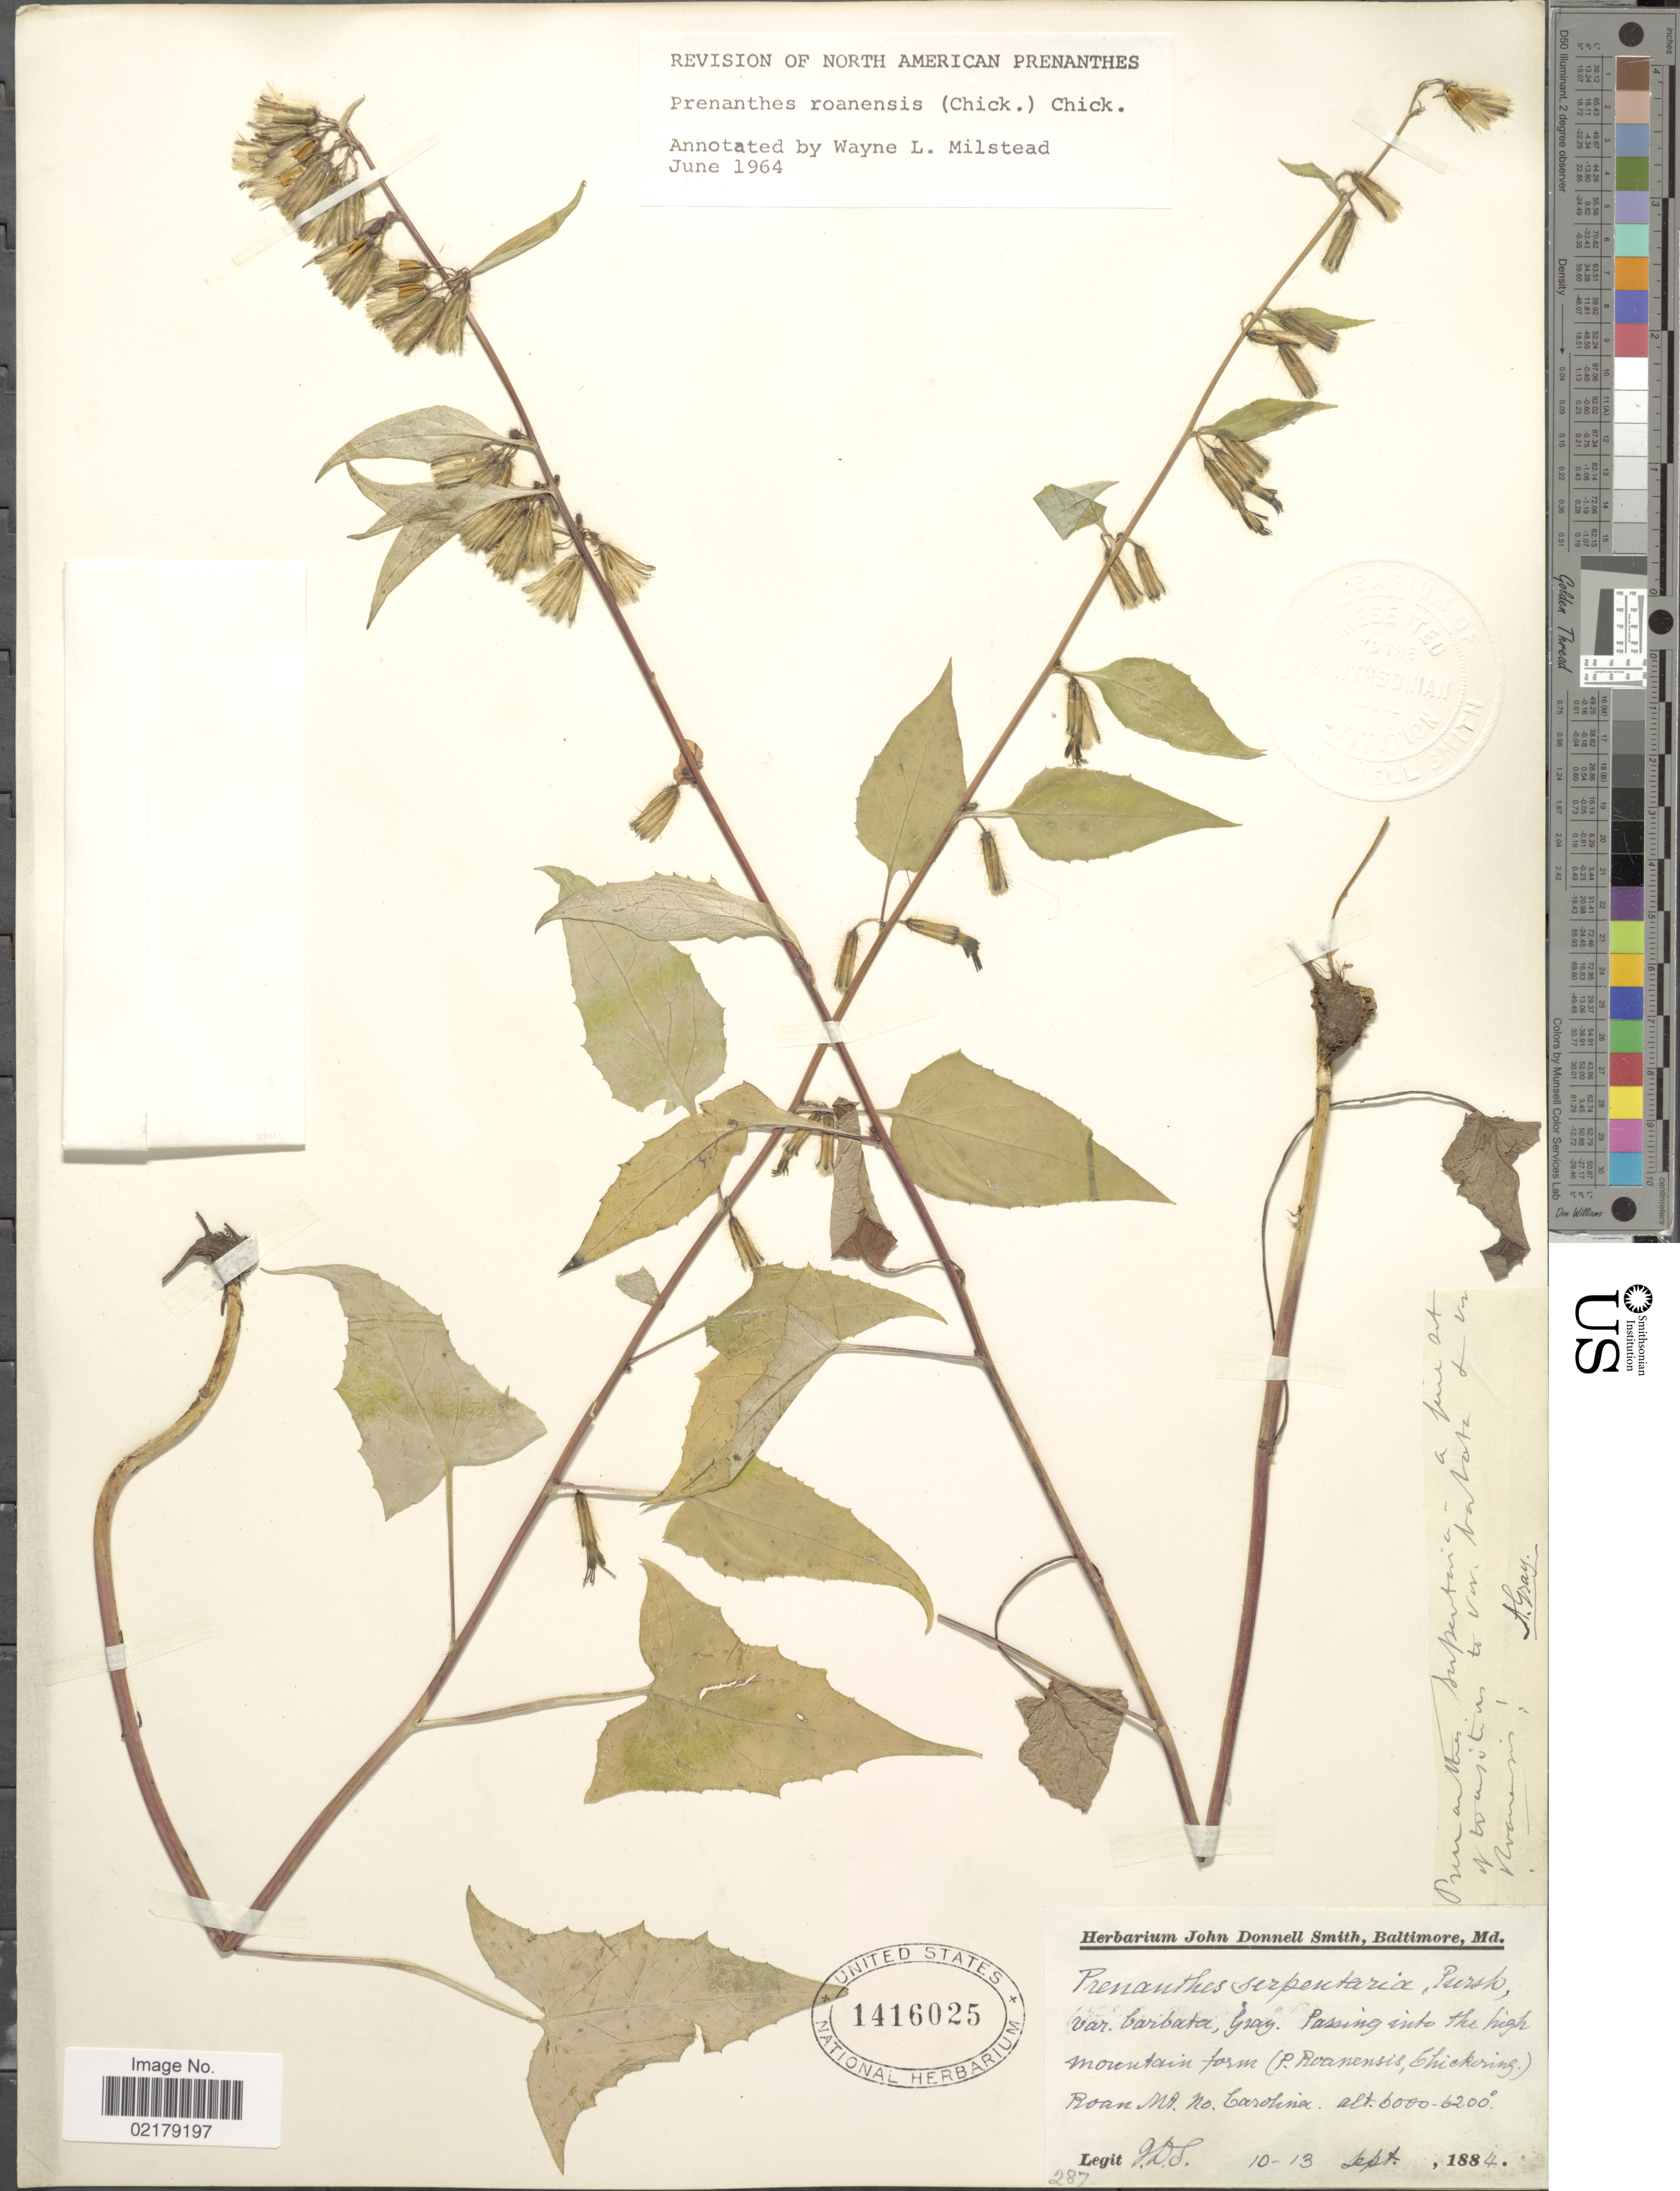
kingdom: Plantae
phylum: Tracheophyta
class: Magnoliopsida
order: Asterales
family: Asteraceae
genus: Nabalus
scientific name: Nabalus roanensis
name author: Chickering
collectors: J. Donnell Smith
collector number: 287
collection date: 1884-09-10/1884-09-13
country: United States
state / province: North Carolina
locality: Mountain fom (P. Roanensis, Chickering), Roan Mt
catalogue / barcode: US 1416025